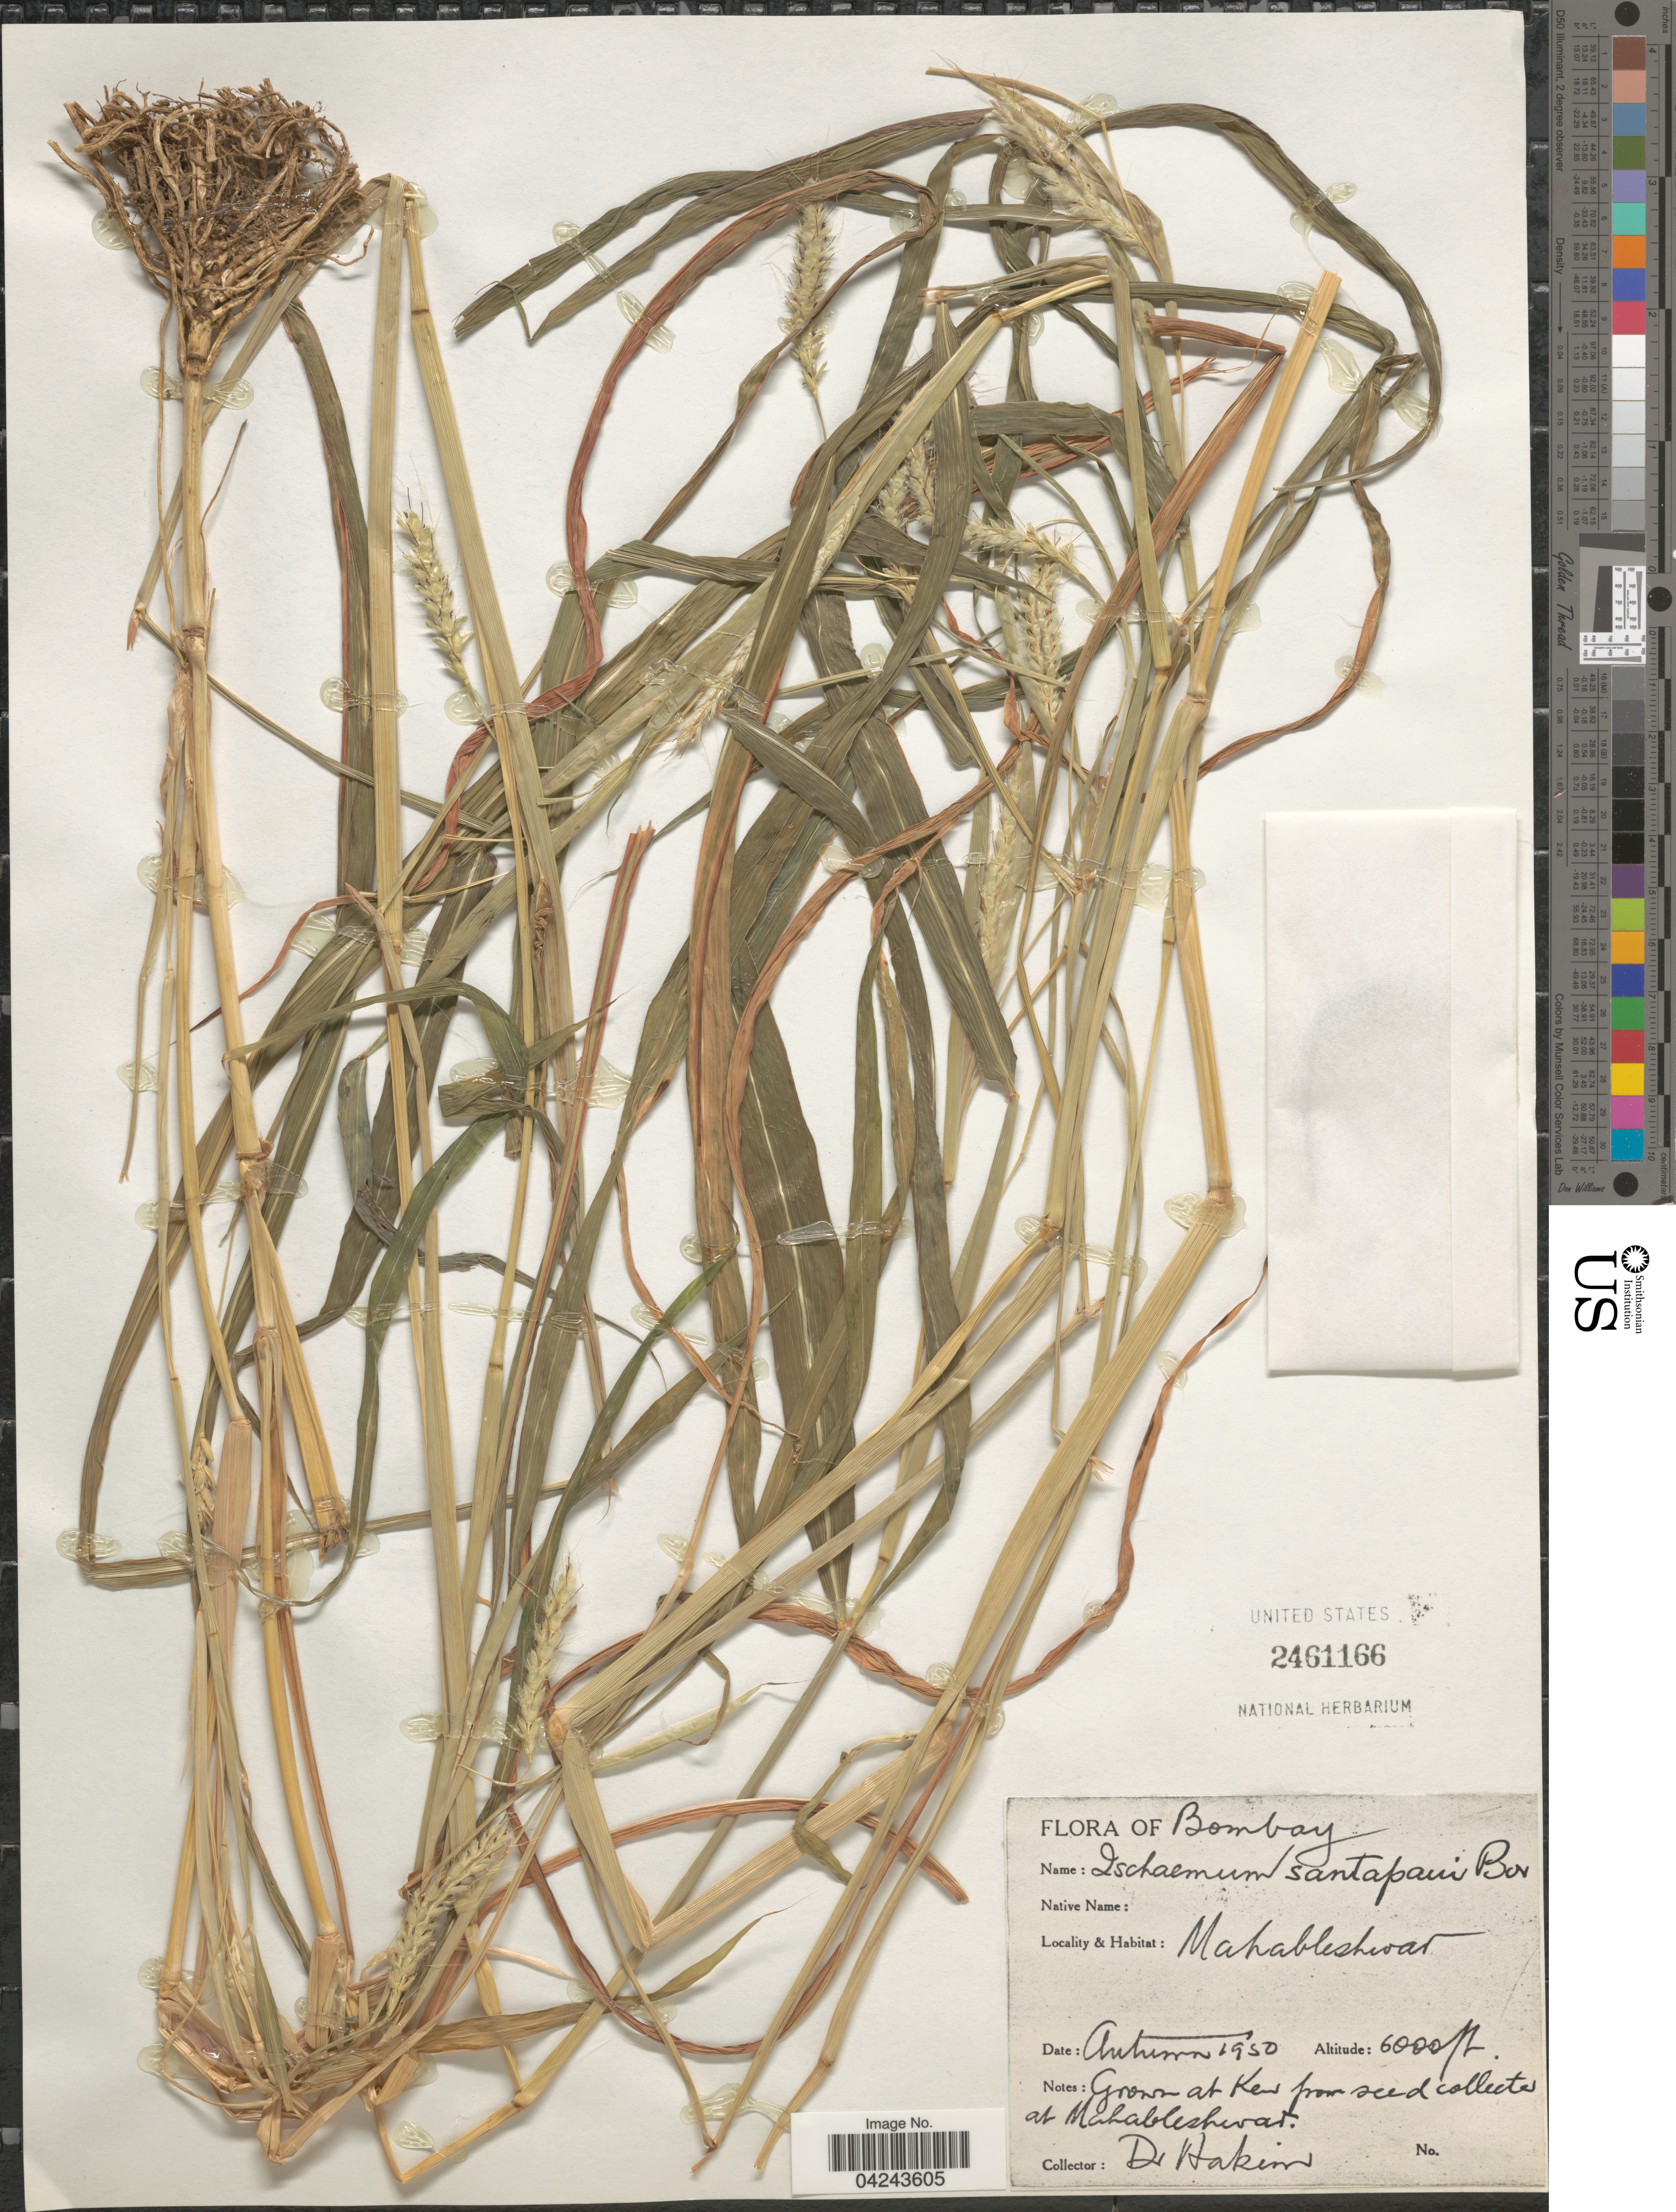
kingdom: Plantae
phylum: Tracheophyta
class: Liliopsida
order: Poales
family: Poaceae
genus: Ischaemum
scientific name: Ischaemum santapaui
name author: Bor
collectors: Hakim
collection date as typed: Autumn 1950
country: India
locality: Mahableshwar.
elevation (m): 1829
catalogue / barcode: US 2461166